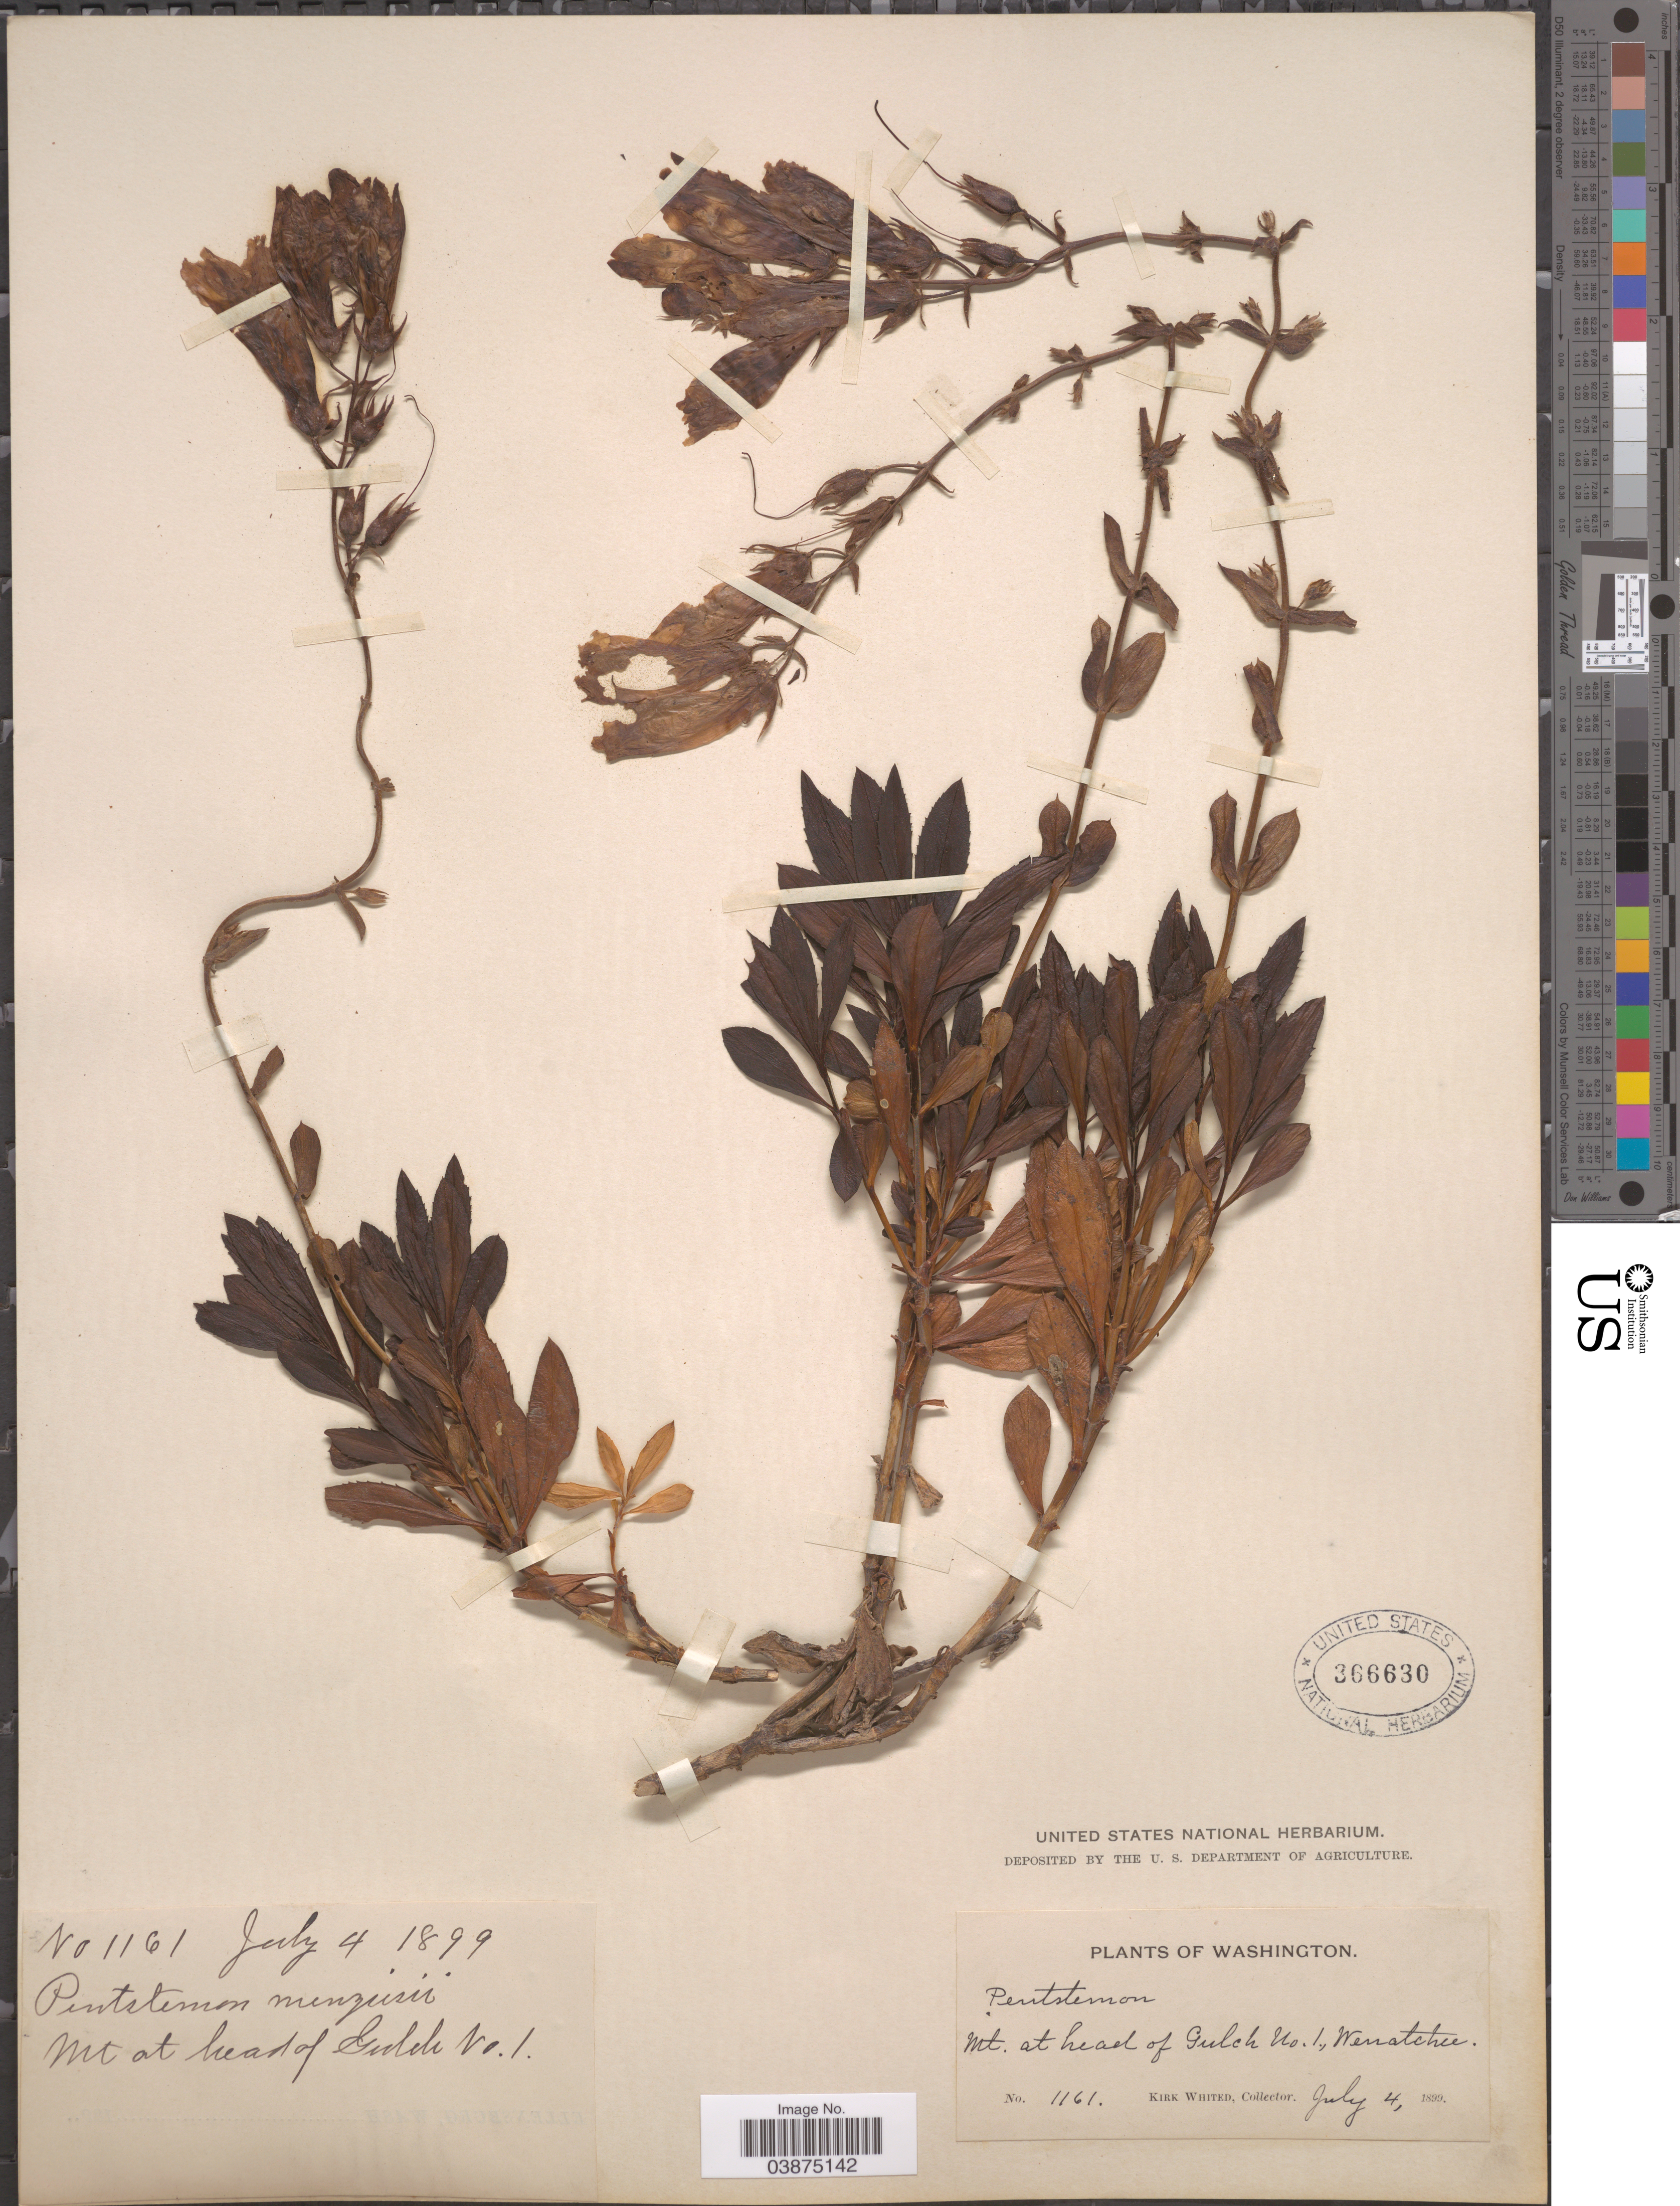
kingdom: Plantae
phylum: Tracheophyta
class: Magnoliopsida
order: Lamiales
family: Plantaginaceae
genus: Penstemon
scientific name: Penstemon fruticosus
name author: (Pursh) Greene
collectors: K. Whited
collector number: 1161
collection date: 1899-07-04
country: United States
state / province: Washington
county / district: Chelan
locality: Mt. at head of Gulch No. 1., Wenatchee.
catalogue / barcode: US 366630